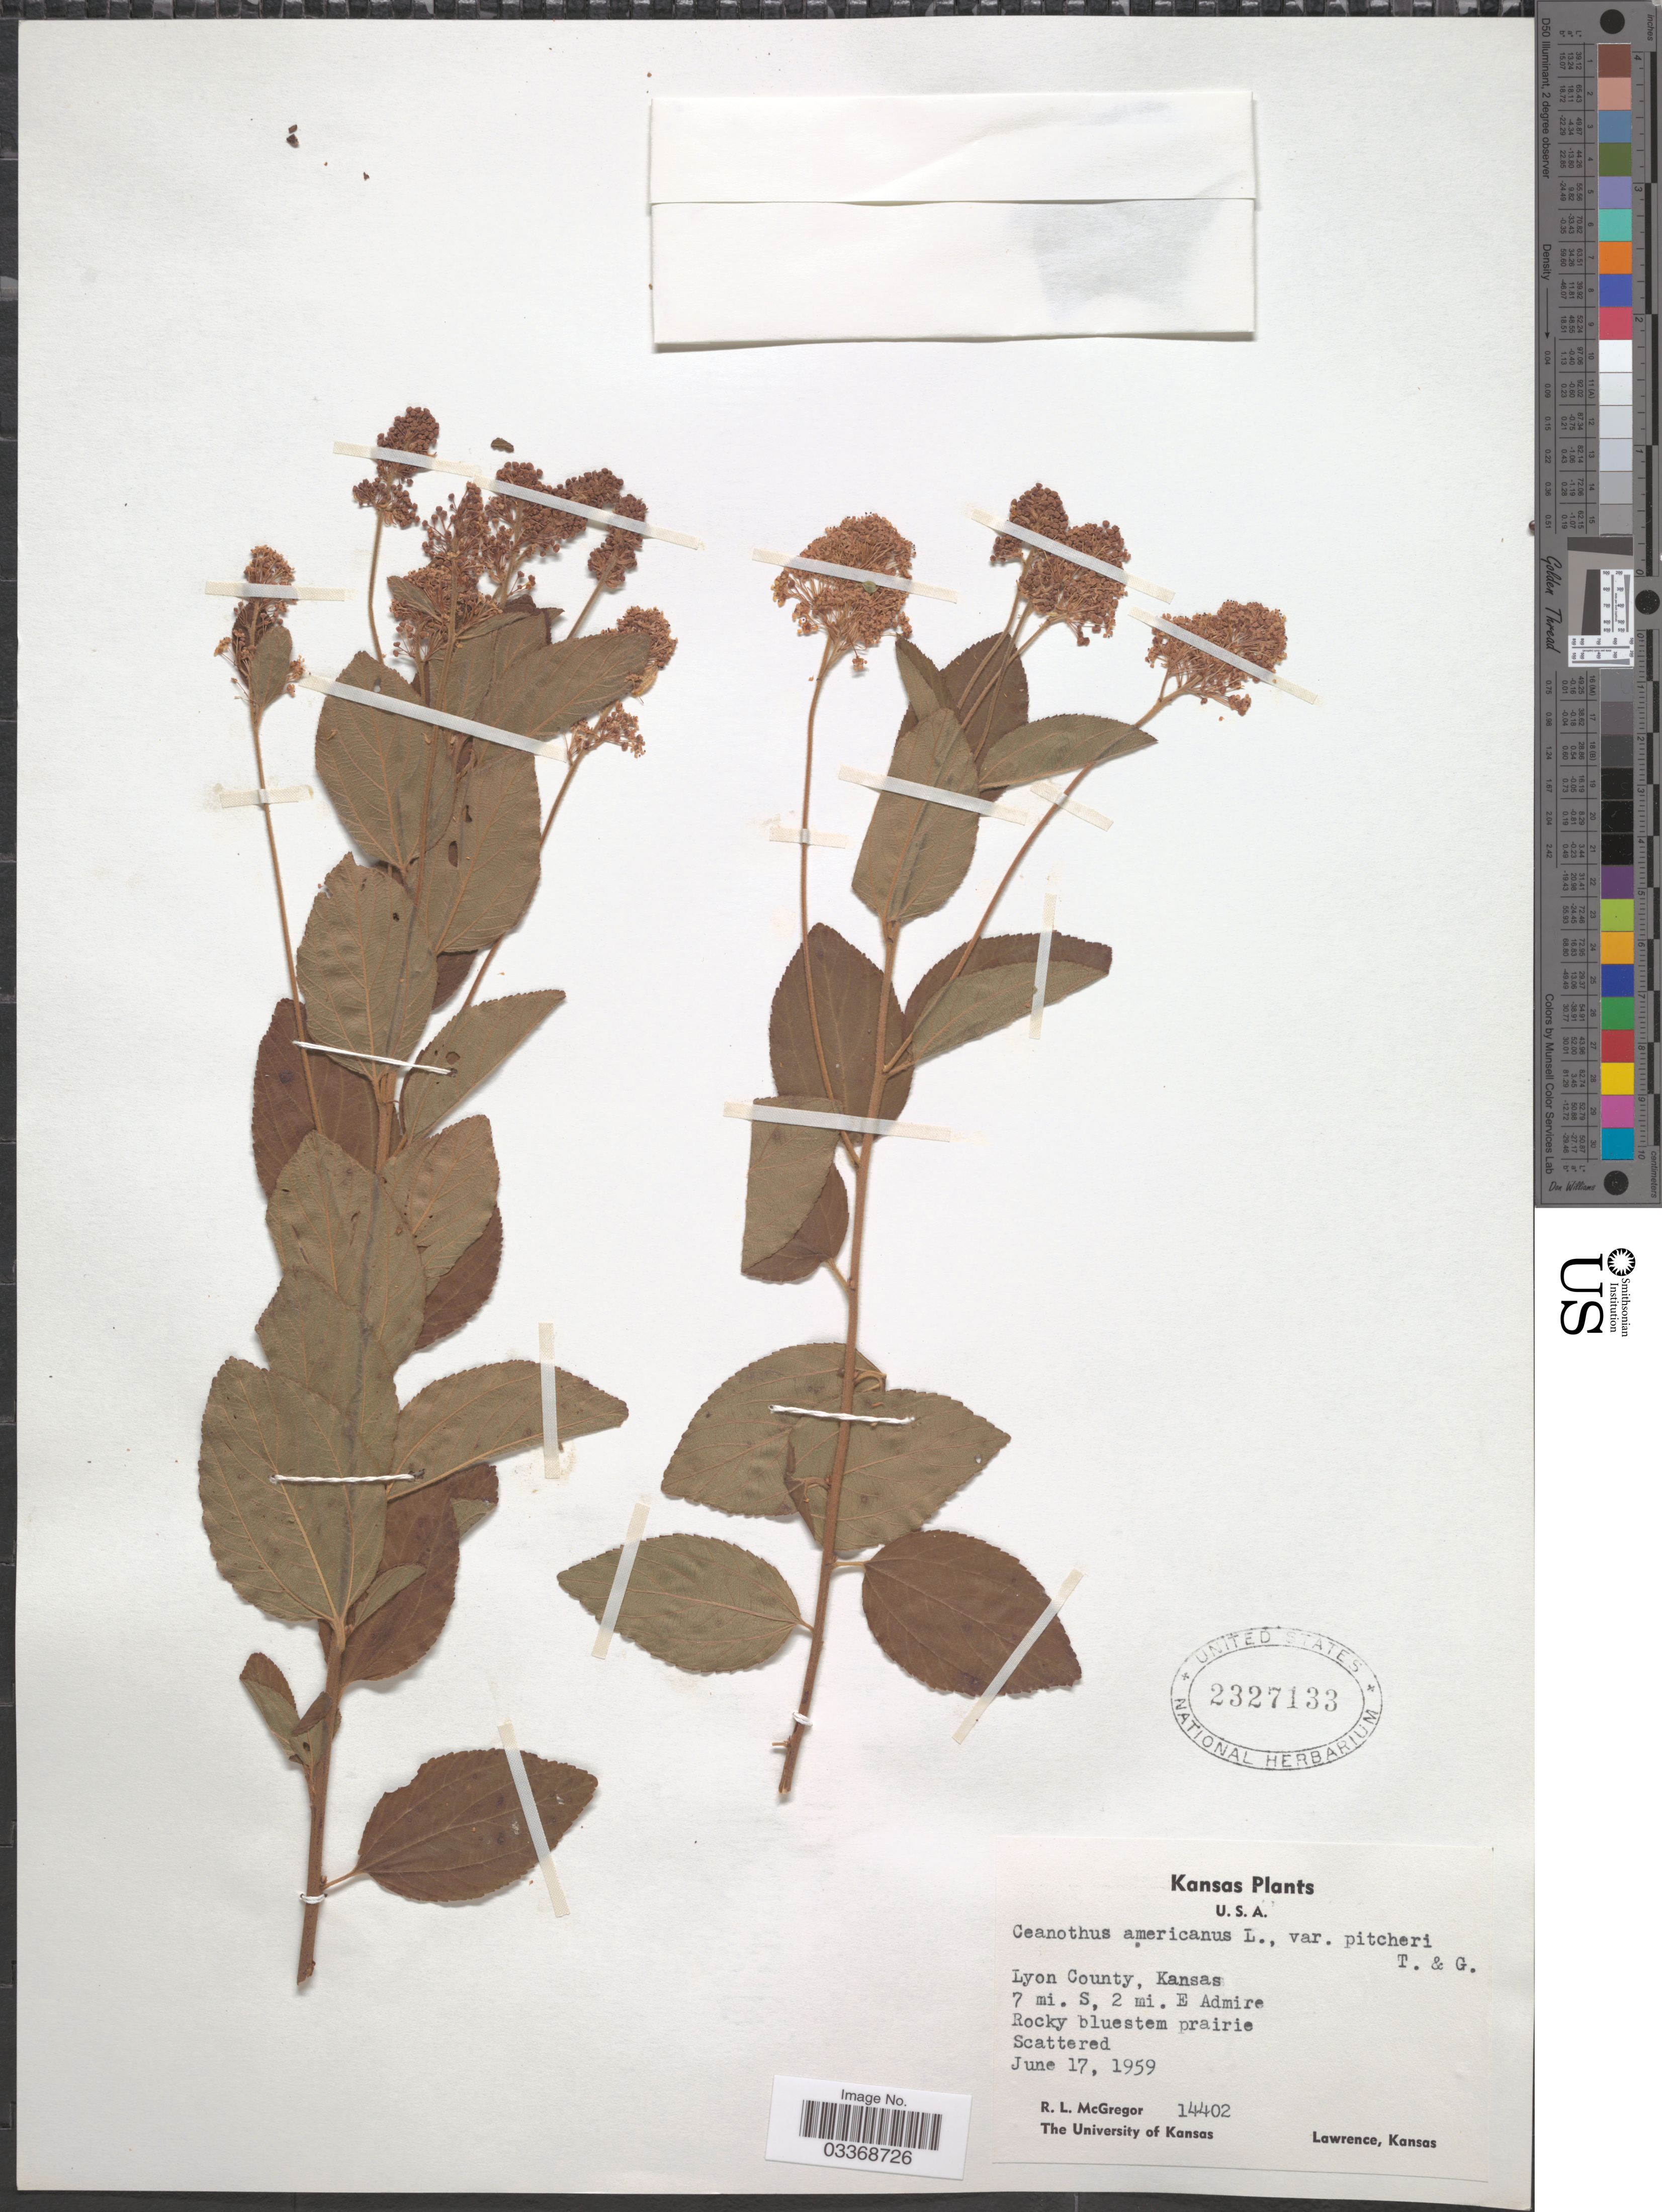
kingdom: Plantae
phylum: Tracheophyta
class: Magnoliopsida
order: Rosales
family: Rhamnaceae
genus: Ceanothus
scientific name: Ceanothus americanus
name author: L.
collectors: R. McGregor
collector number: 14402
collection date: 1959-06-17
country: United States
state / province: Kansas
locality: Lyon County, 7 mi. S, 2 mi. E Admire.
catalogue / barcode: US 2327133